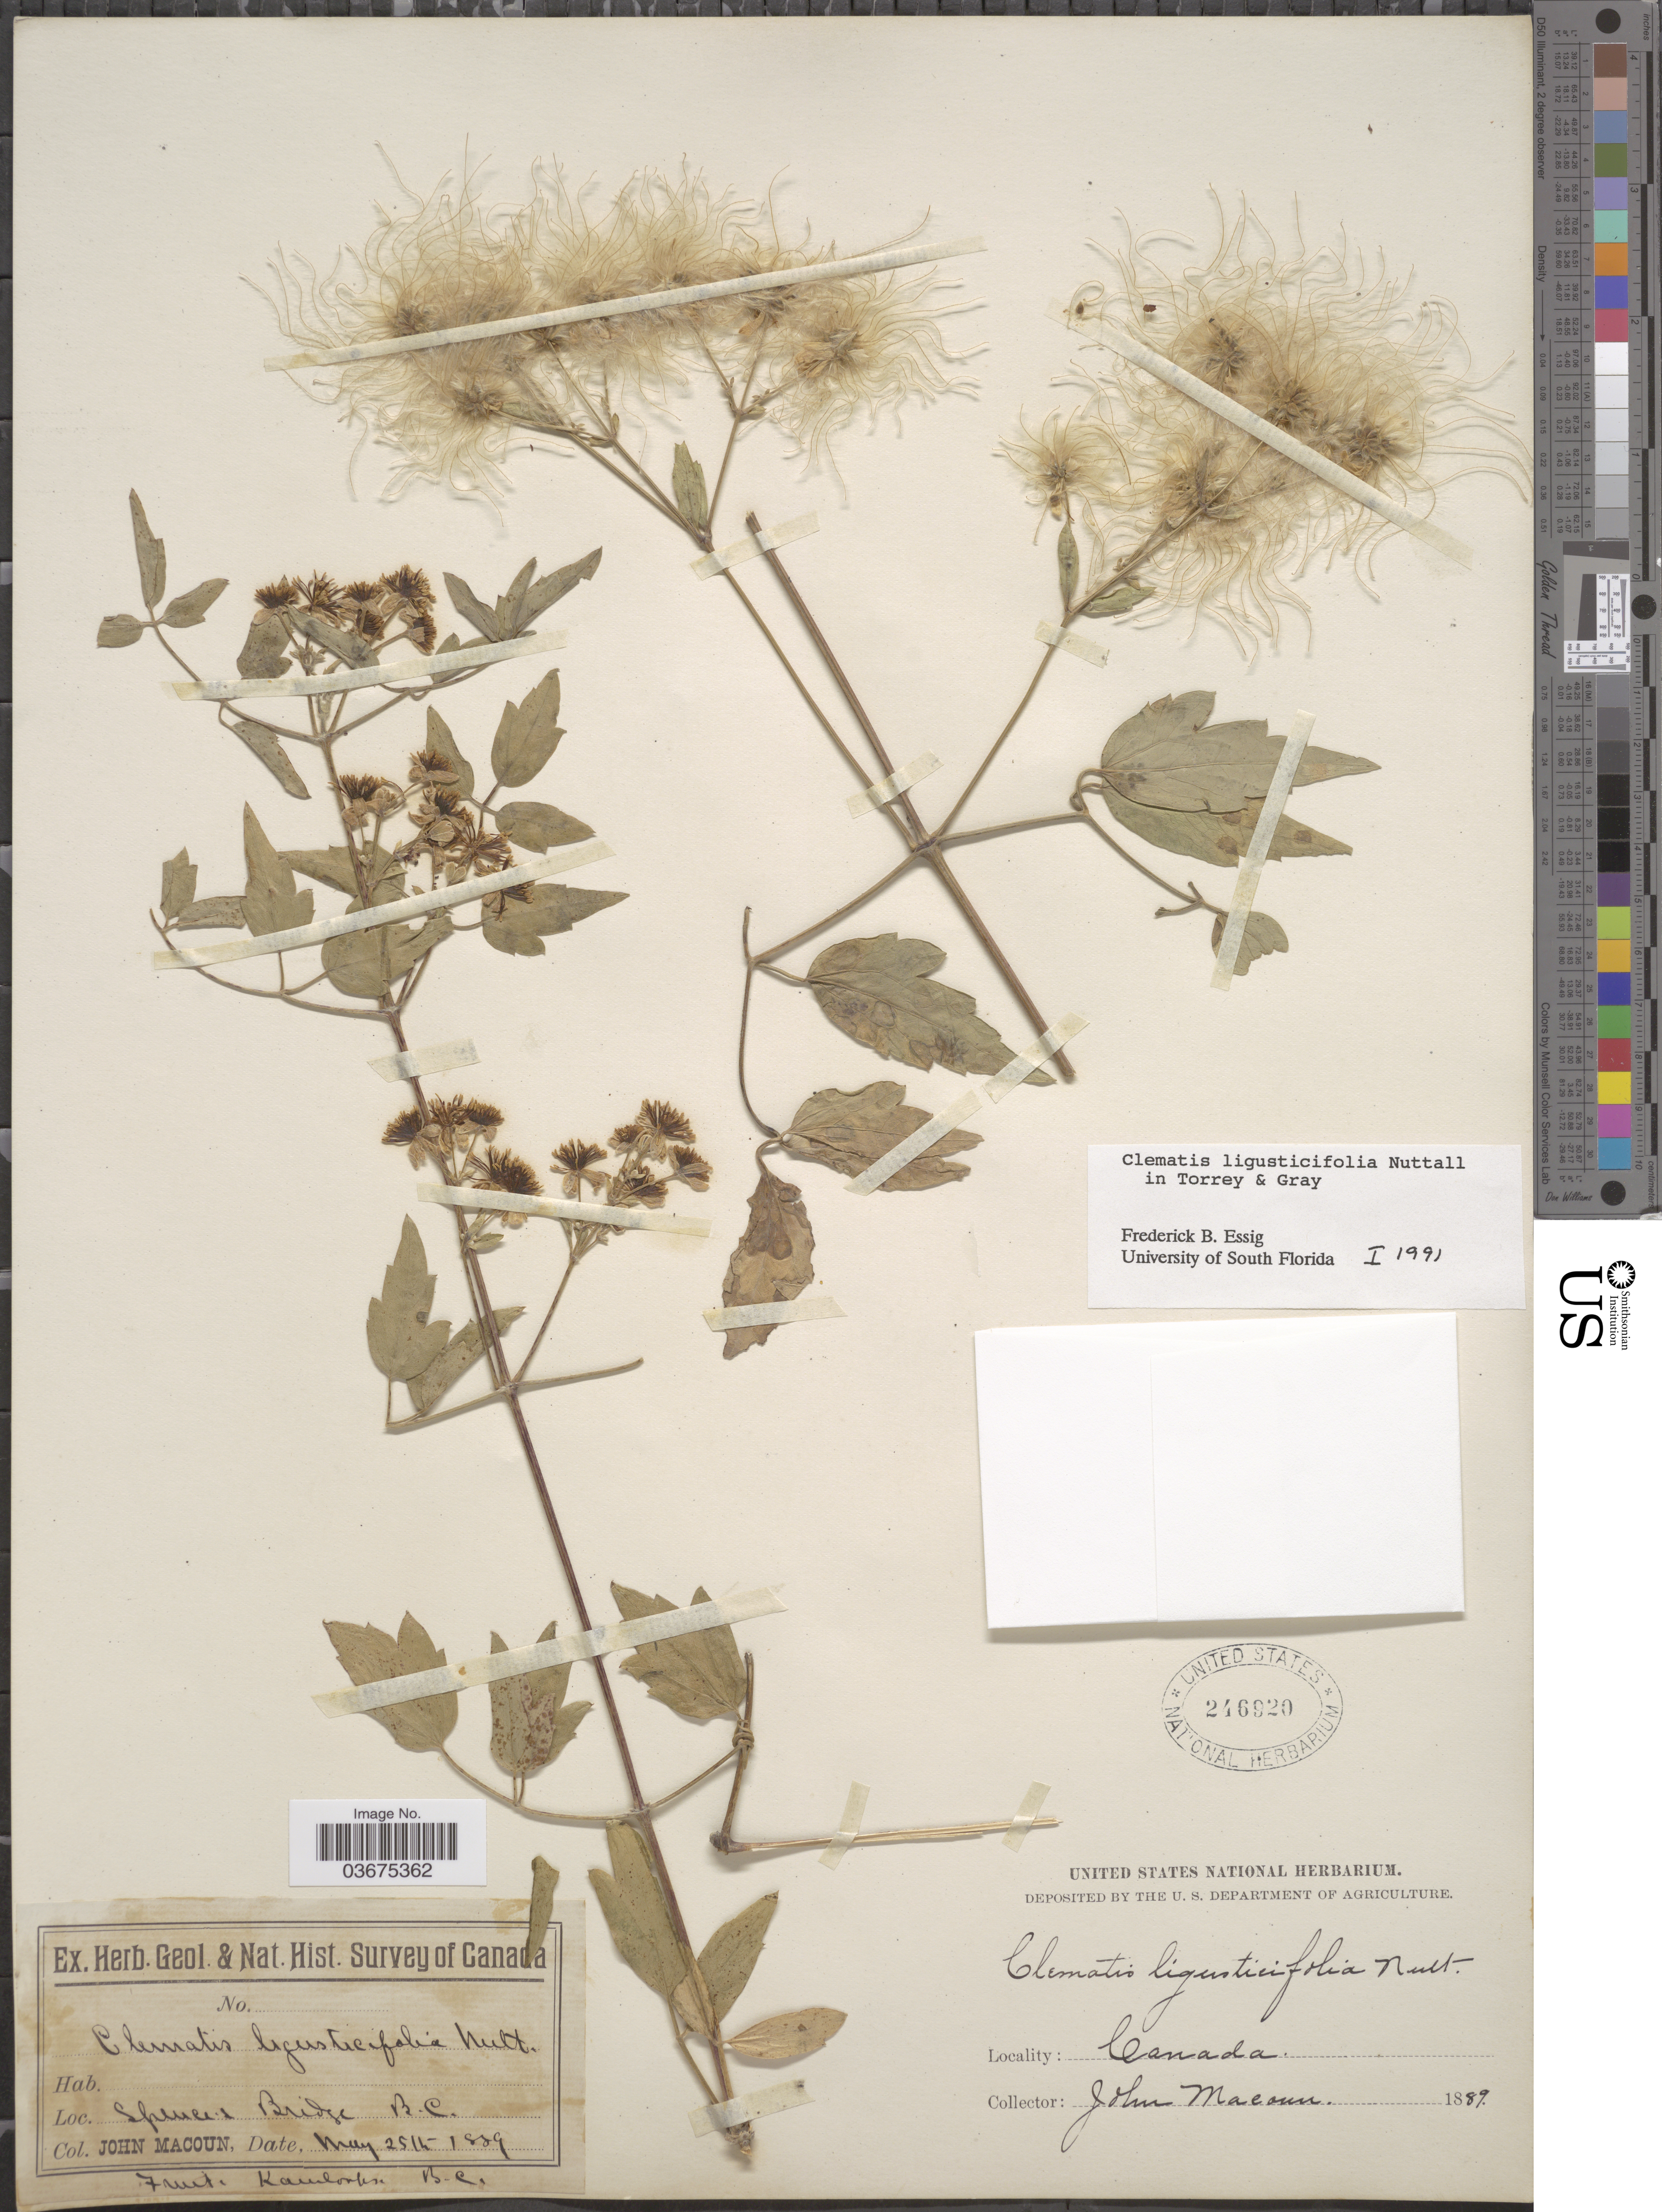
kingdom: Plantae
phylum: Tracheophyta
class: Magnoliopsida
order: Ranunculales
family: Ranunculaceae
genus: Clematis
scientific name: Clematis ligusticifolia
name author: Nutt.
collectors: J. Macoun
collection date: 1889-05-25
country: Canada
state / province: British Columbia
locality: Spencer Bridge.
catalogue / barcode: US 24690